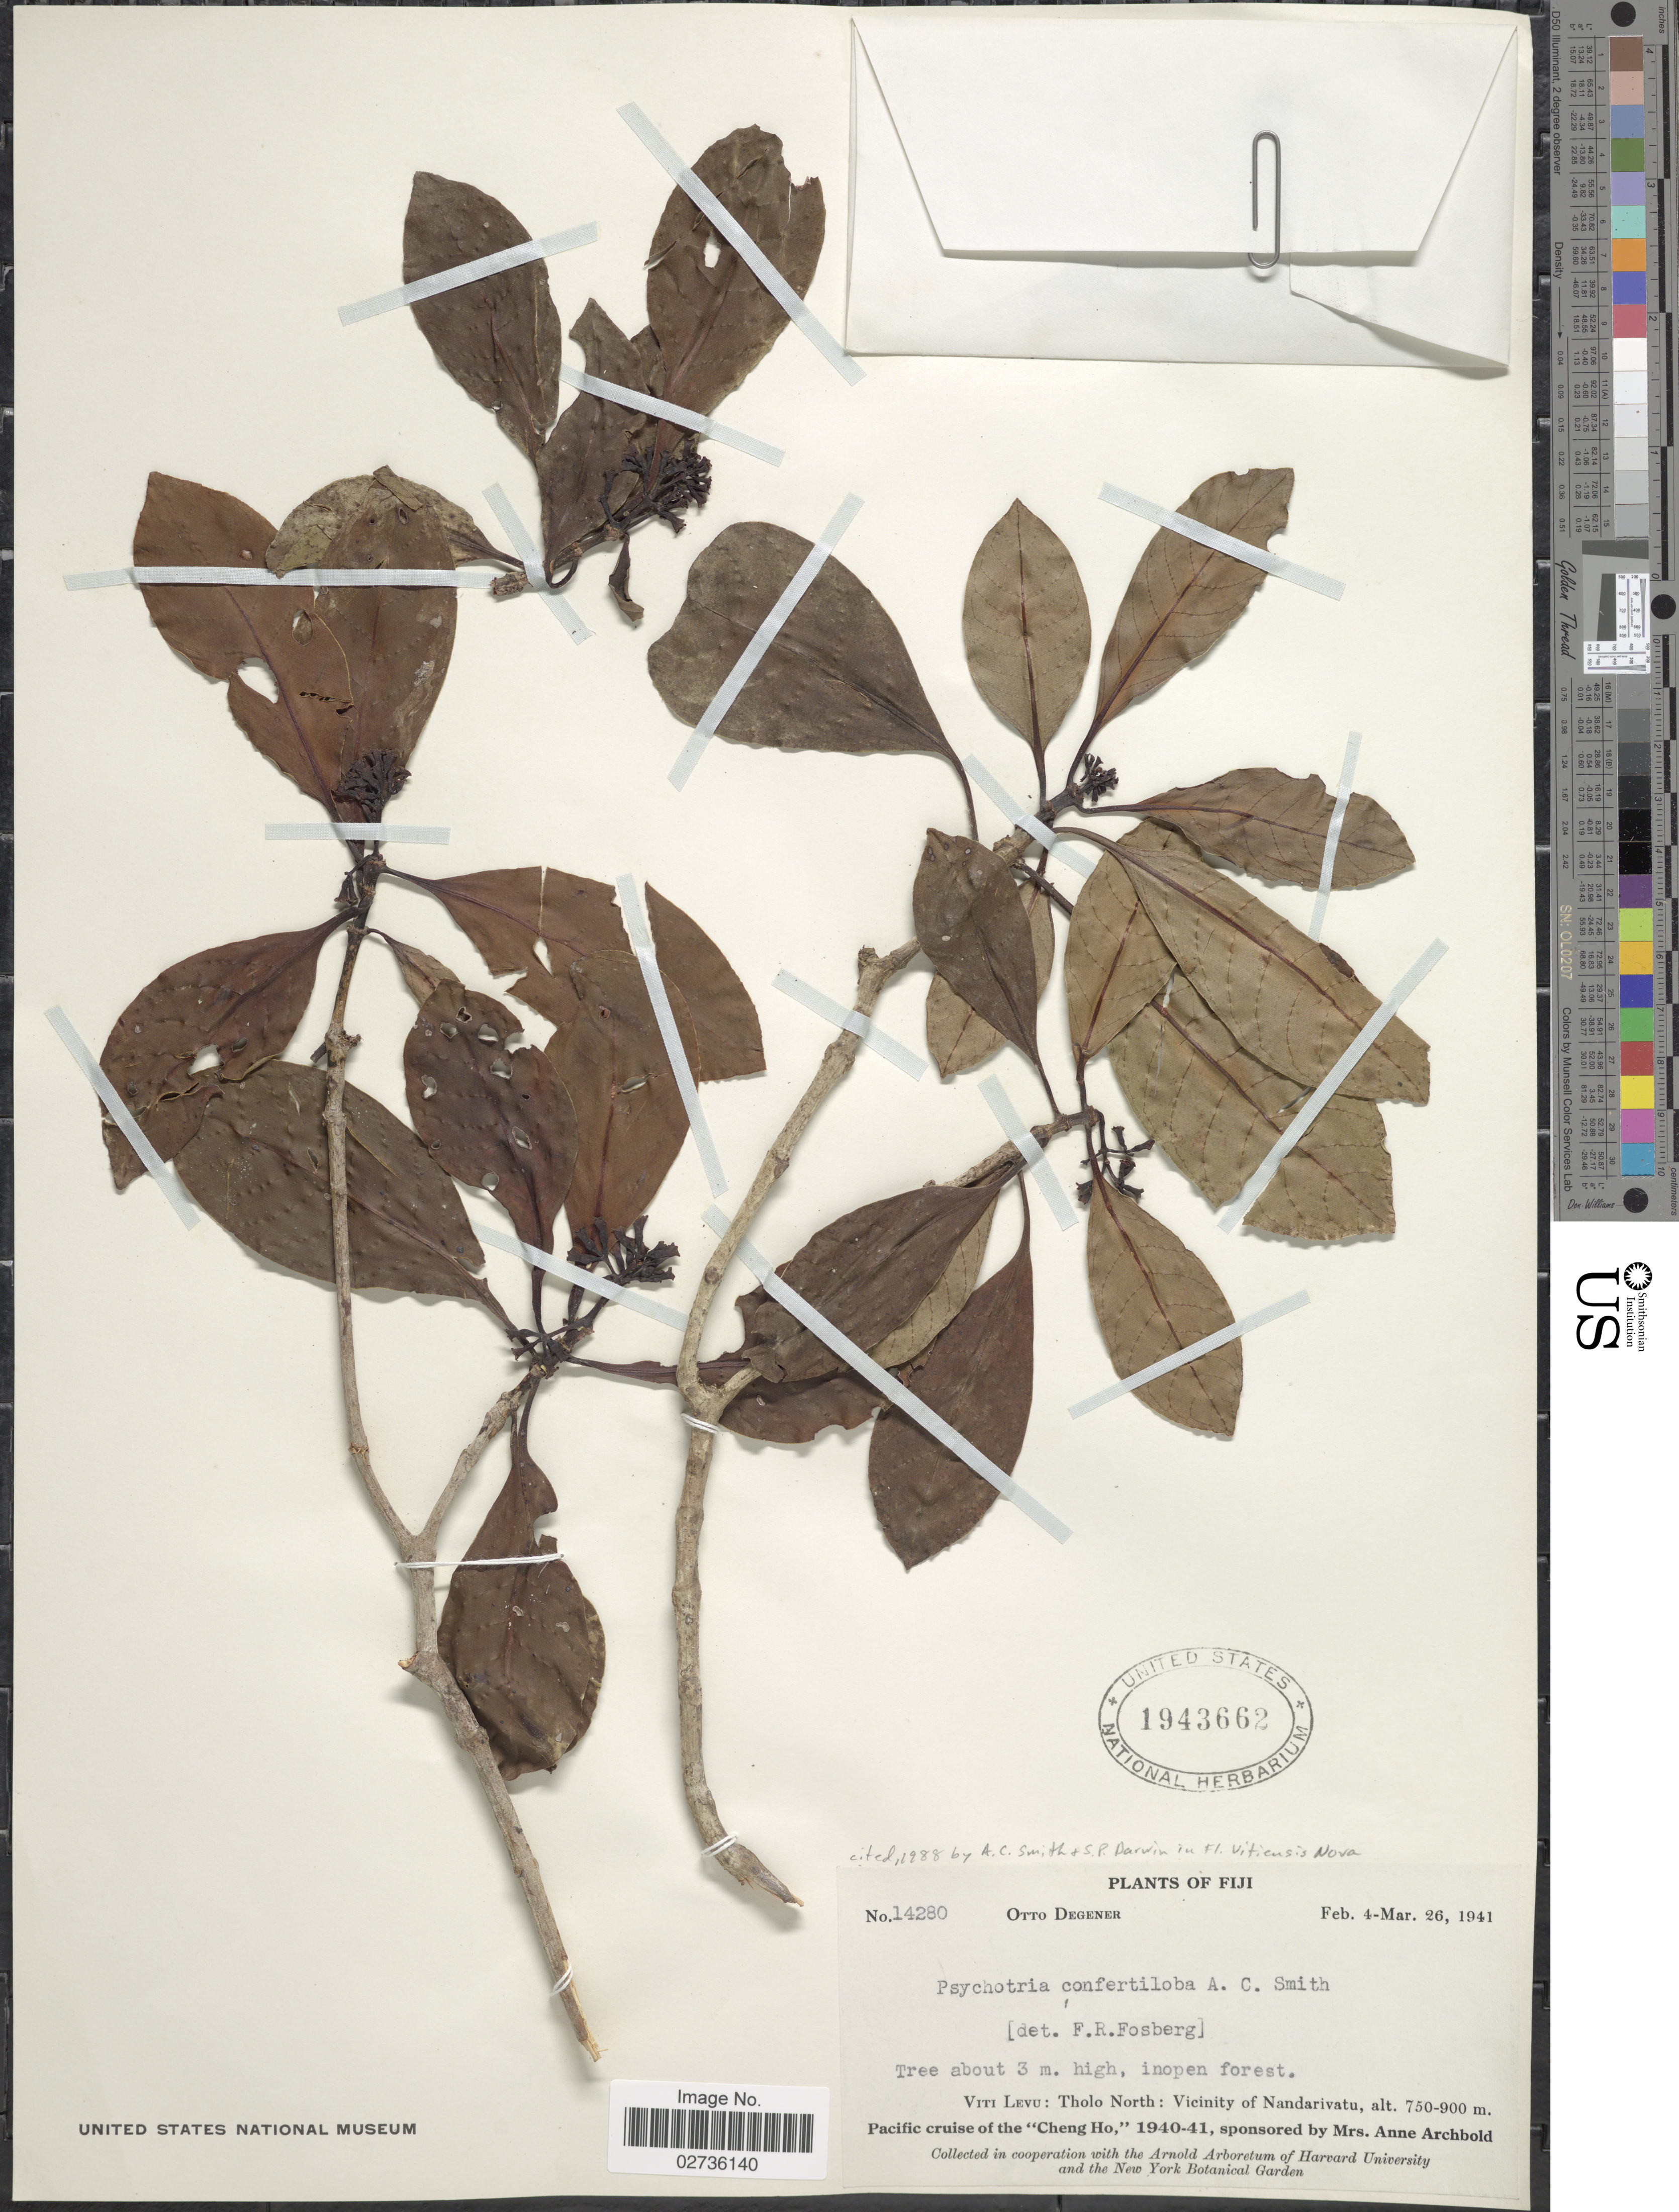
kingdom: Plantae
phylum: Tracheophyta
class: Magnoliopsida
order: Gentianales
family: Rubiaceae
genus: Psychotria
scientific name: Psychotria confertiloba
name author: A.C. Sm.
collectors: O. Degener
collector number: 14280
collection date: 1941-02-04/1941-03-26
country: Fiji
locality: Viti Levu: Tholo North: Vicinity of Nandarivatu.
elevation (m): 750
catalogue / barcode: US 1943662